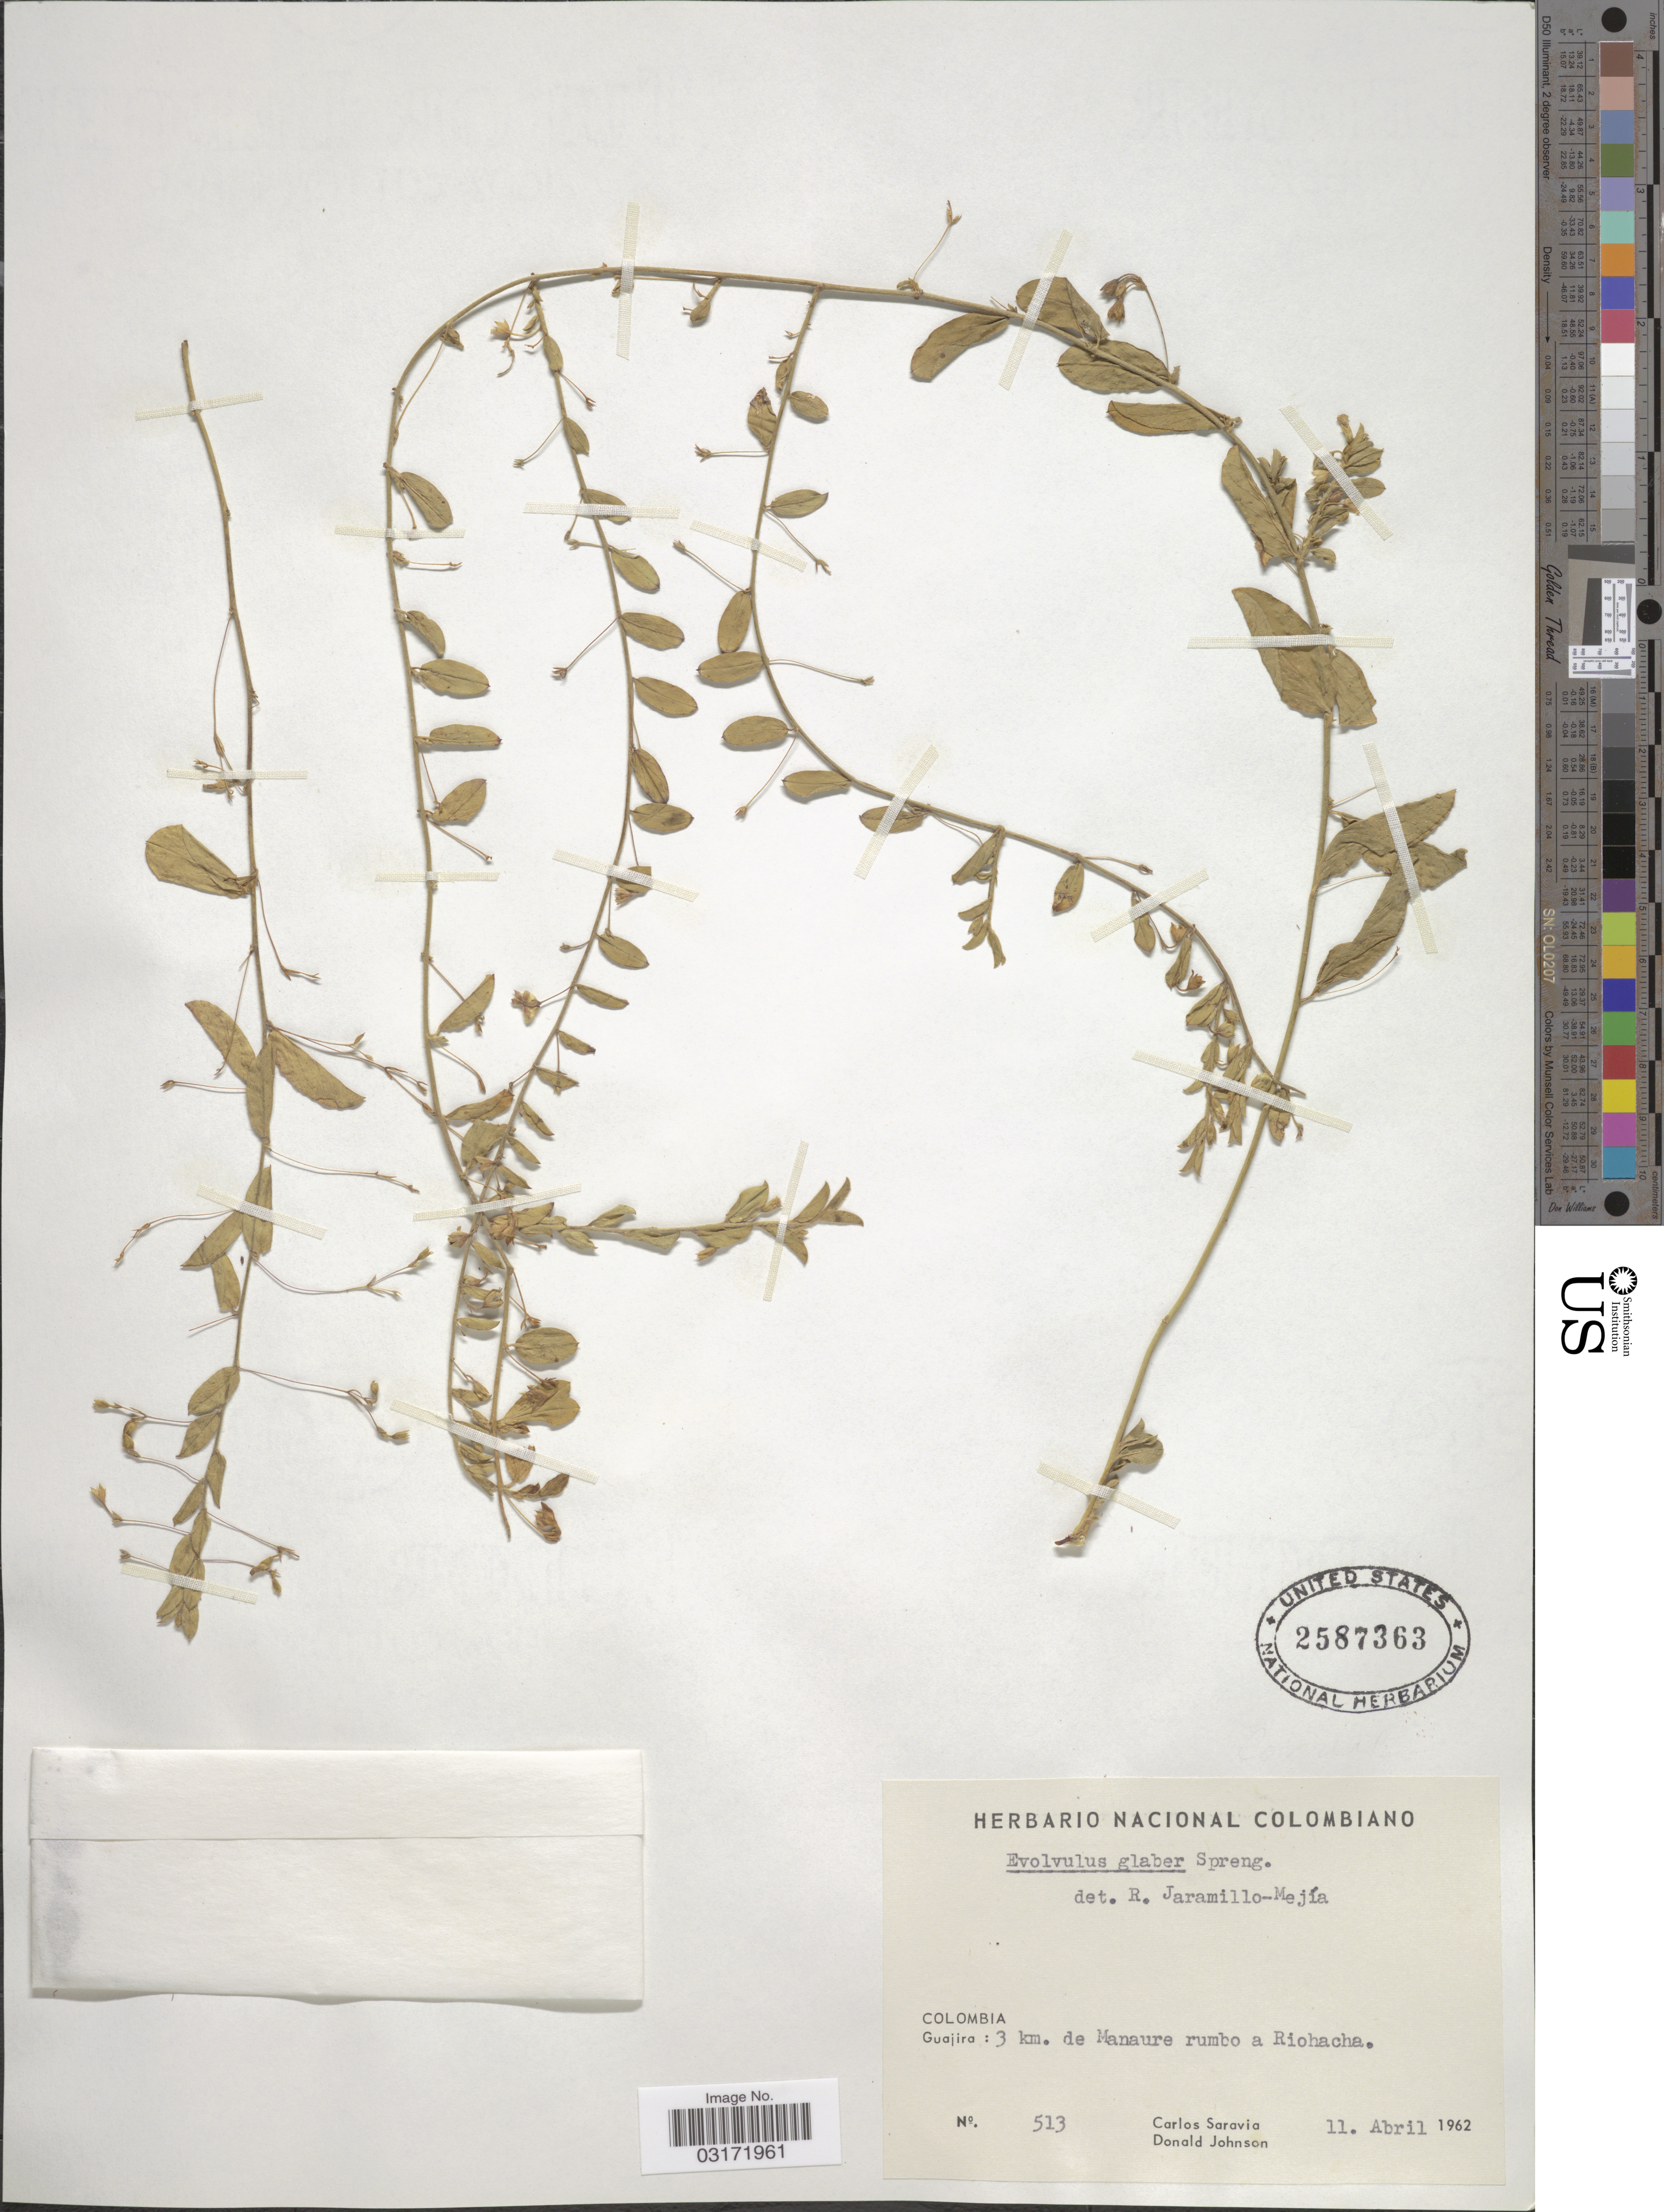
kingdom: Plantae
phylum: Tracheophyta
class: Magnoliopsida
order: Solanales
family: Convolvulaceae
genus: Evolvulus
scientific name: Evolvulus glaber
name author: Spreng.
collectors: C. Saravia & D. Johnson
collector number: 513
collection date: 1962-04-11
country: Colombia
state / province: La Guajira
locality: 3 km. de Manaure rumbo a Riohacha.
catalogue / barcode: US 2587363